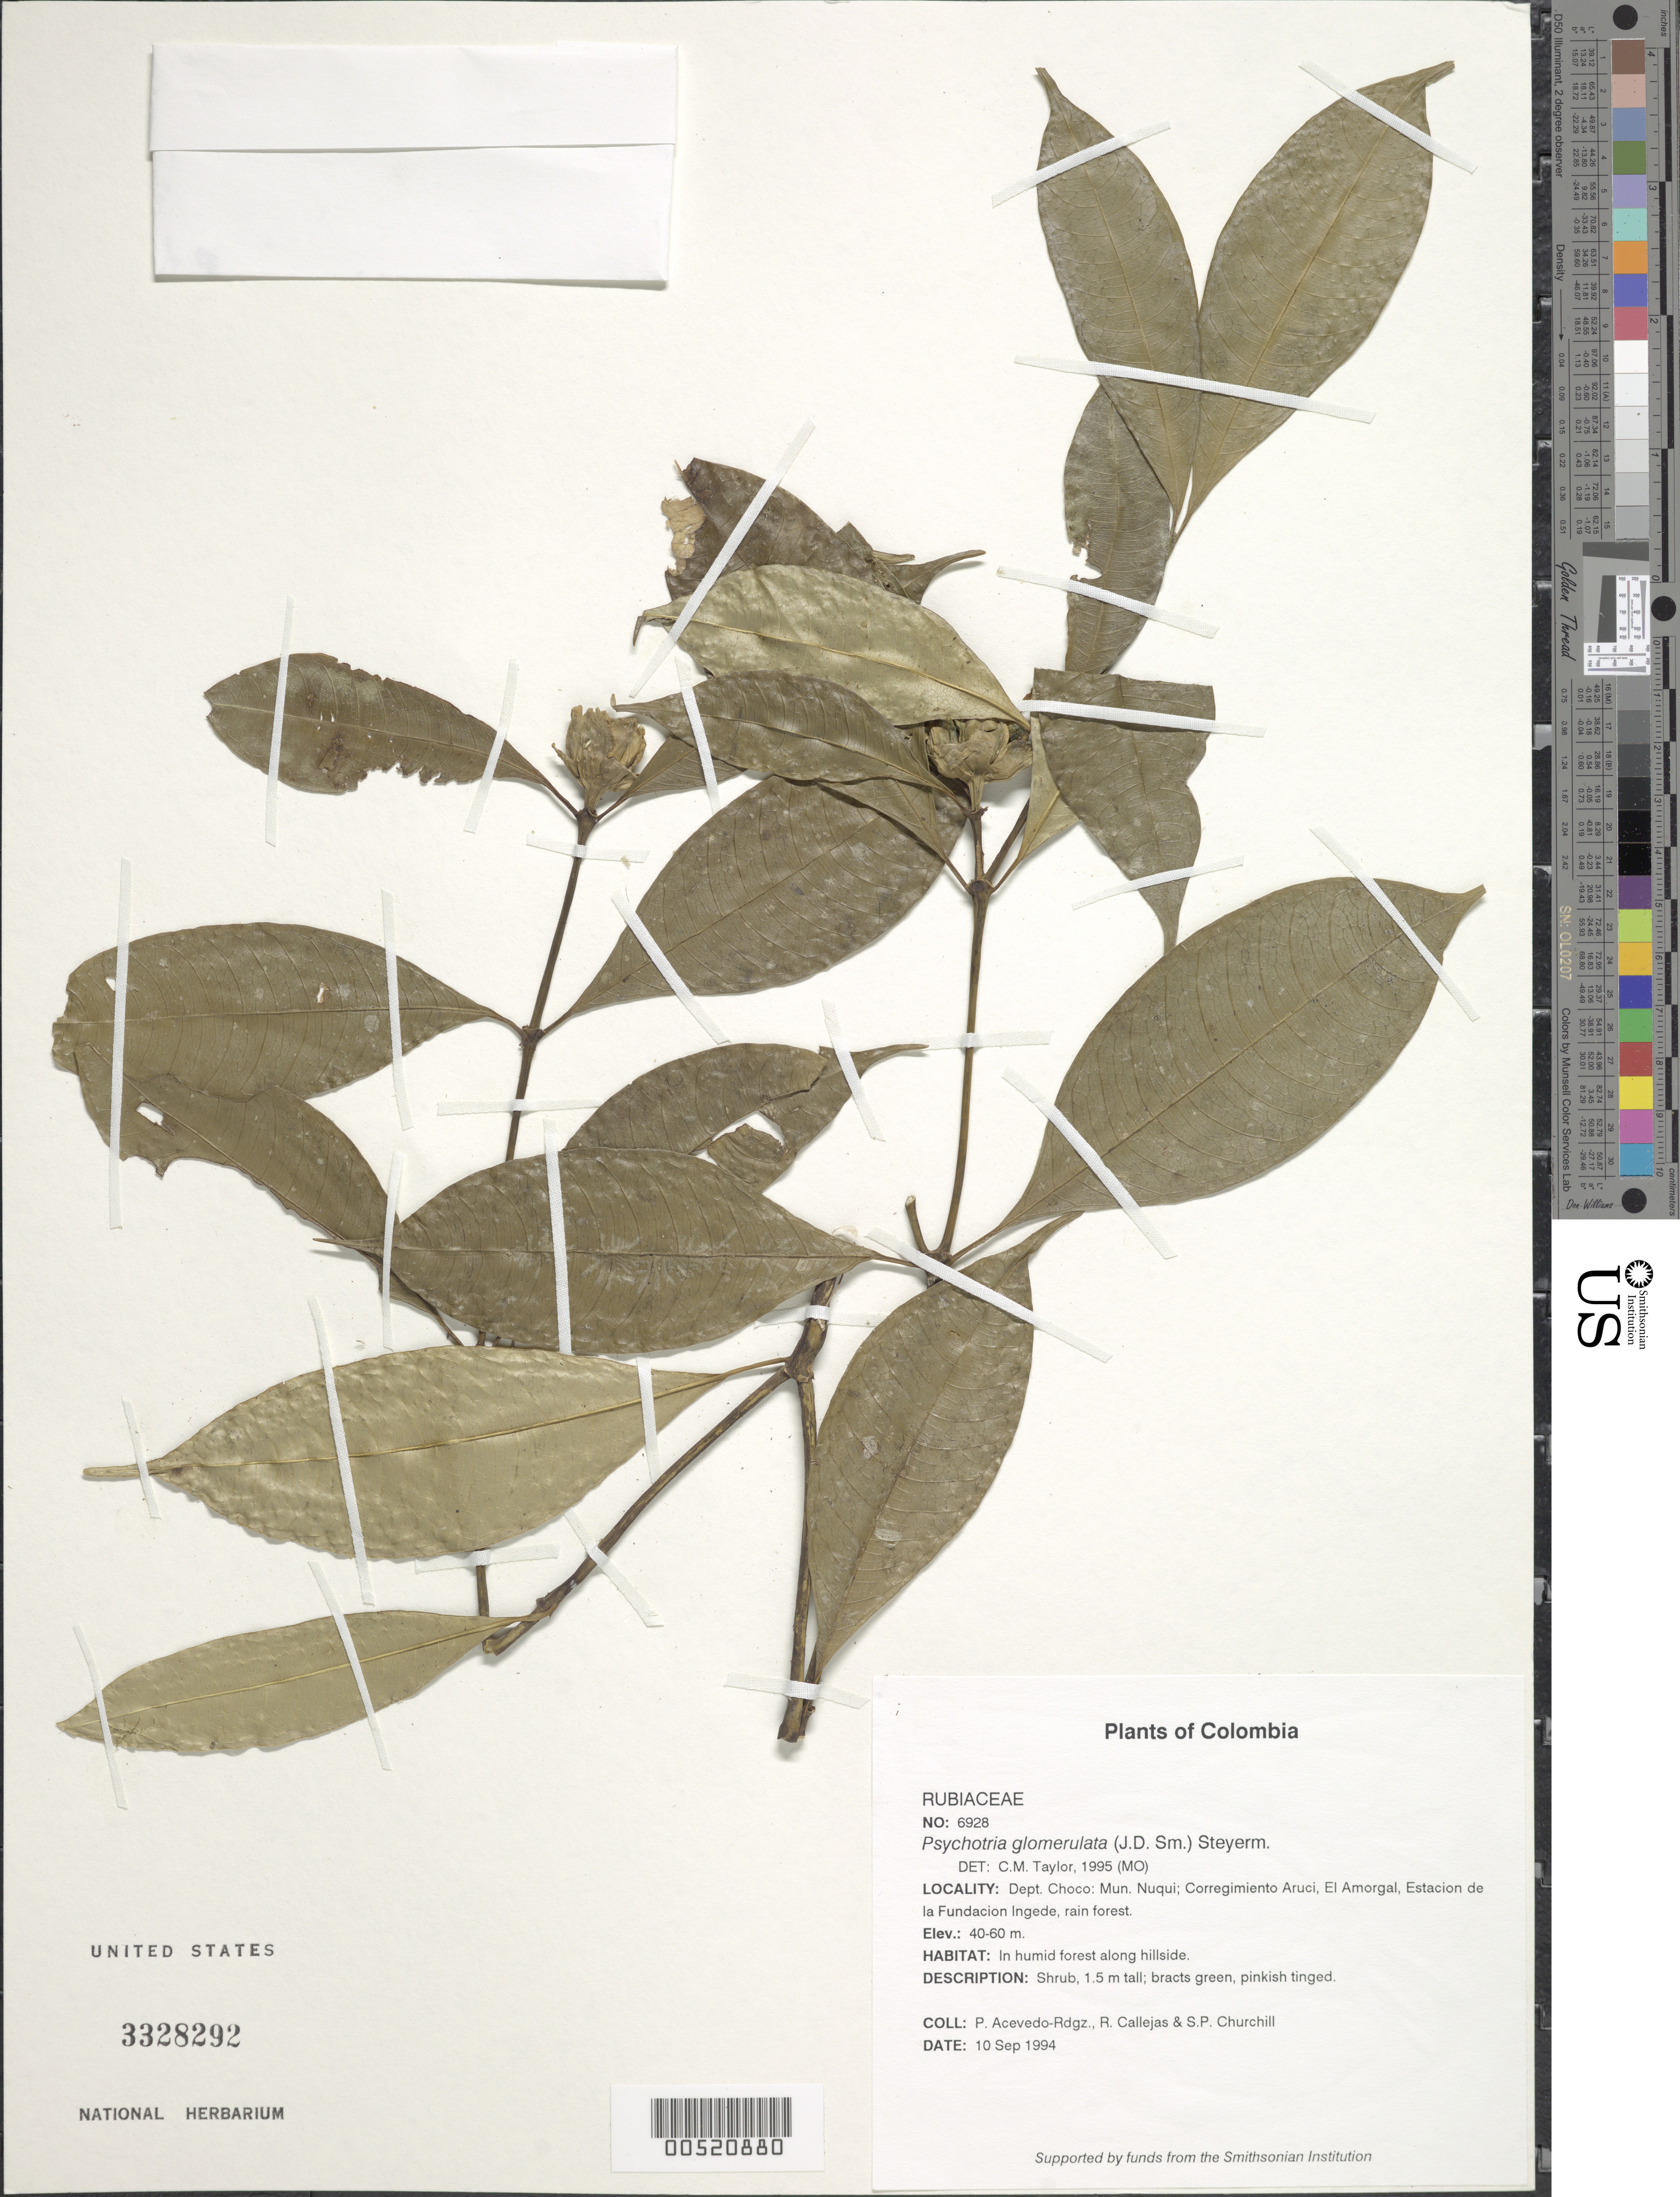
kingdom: Plantae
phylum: Tracheophyta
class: Magnoliopsida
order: Gentianales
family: Rubiaceae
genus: Psychotria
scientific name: Psychotria glomerulata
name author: (Donn. Sm.) Steyerm.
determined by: Taylor, Charlotte M.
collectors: P. Acevedo-Rodr., R. Callejas & S. Churchill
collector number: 6928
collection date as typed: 10 Sep 1994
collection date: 1994-09-10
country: Colombia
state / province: Chocó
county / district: Nuqui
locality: Depart. Choco; Mun. Nuqui; Corregimiento Aruci, El Amorgal; Estacion de la Fundacion Ingede, rain forest.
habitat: In humid forest along hillside.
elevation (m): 40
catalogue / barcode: US 3328292